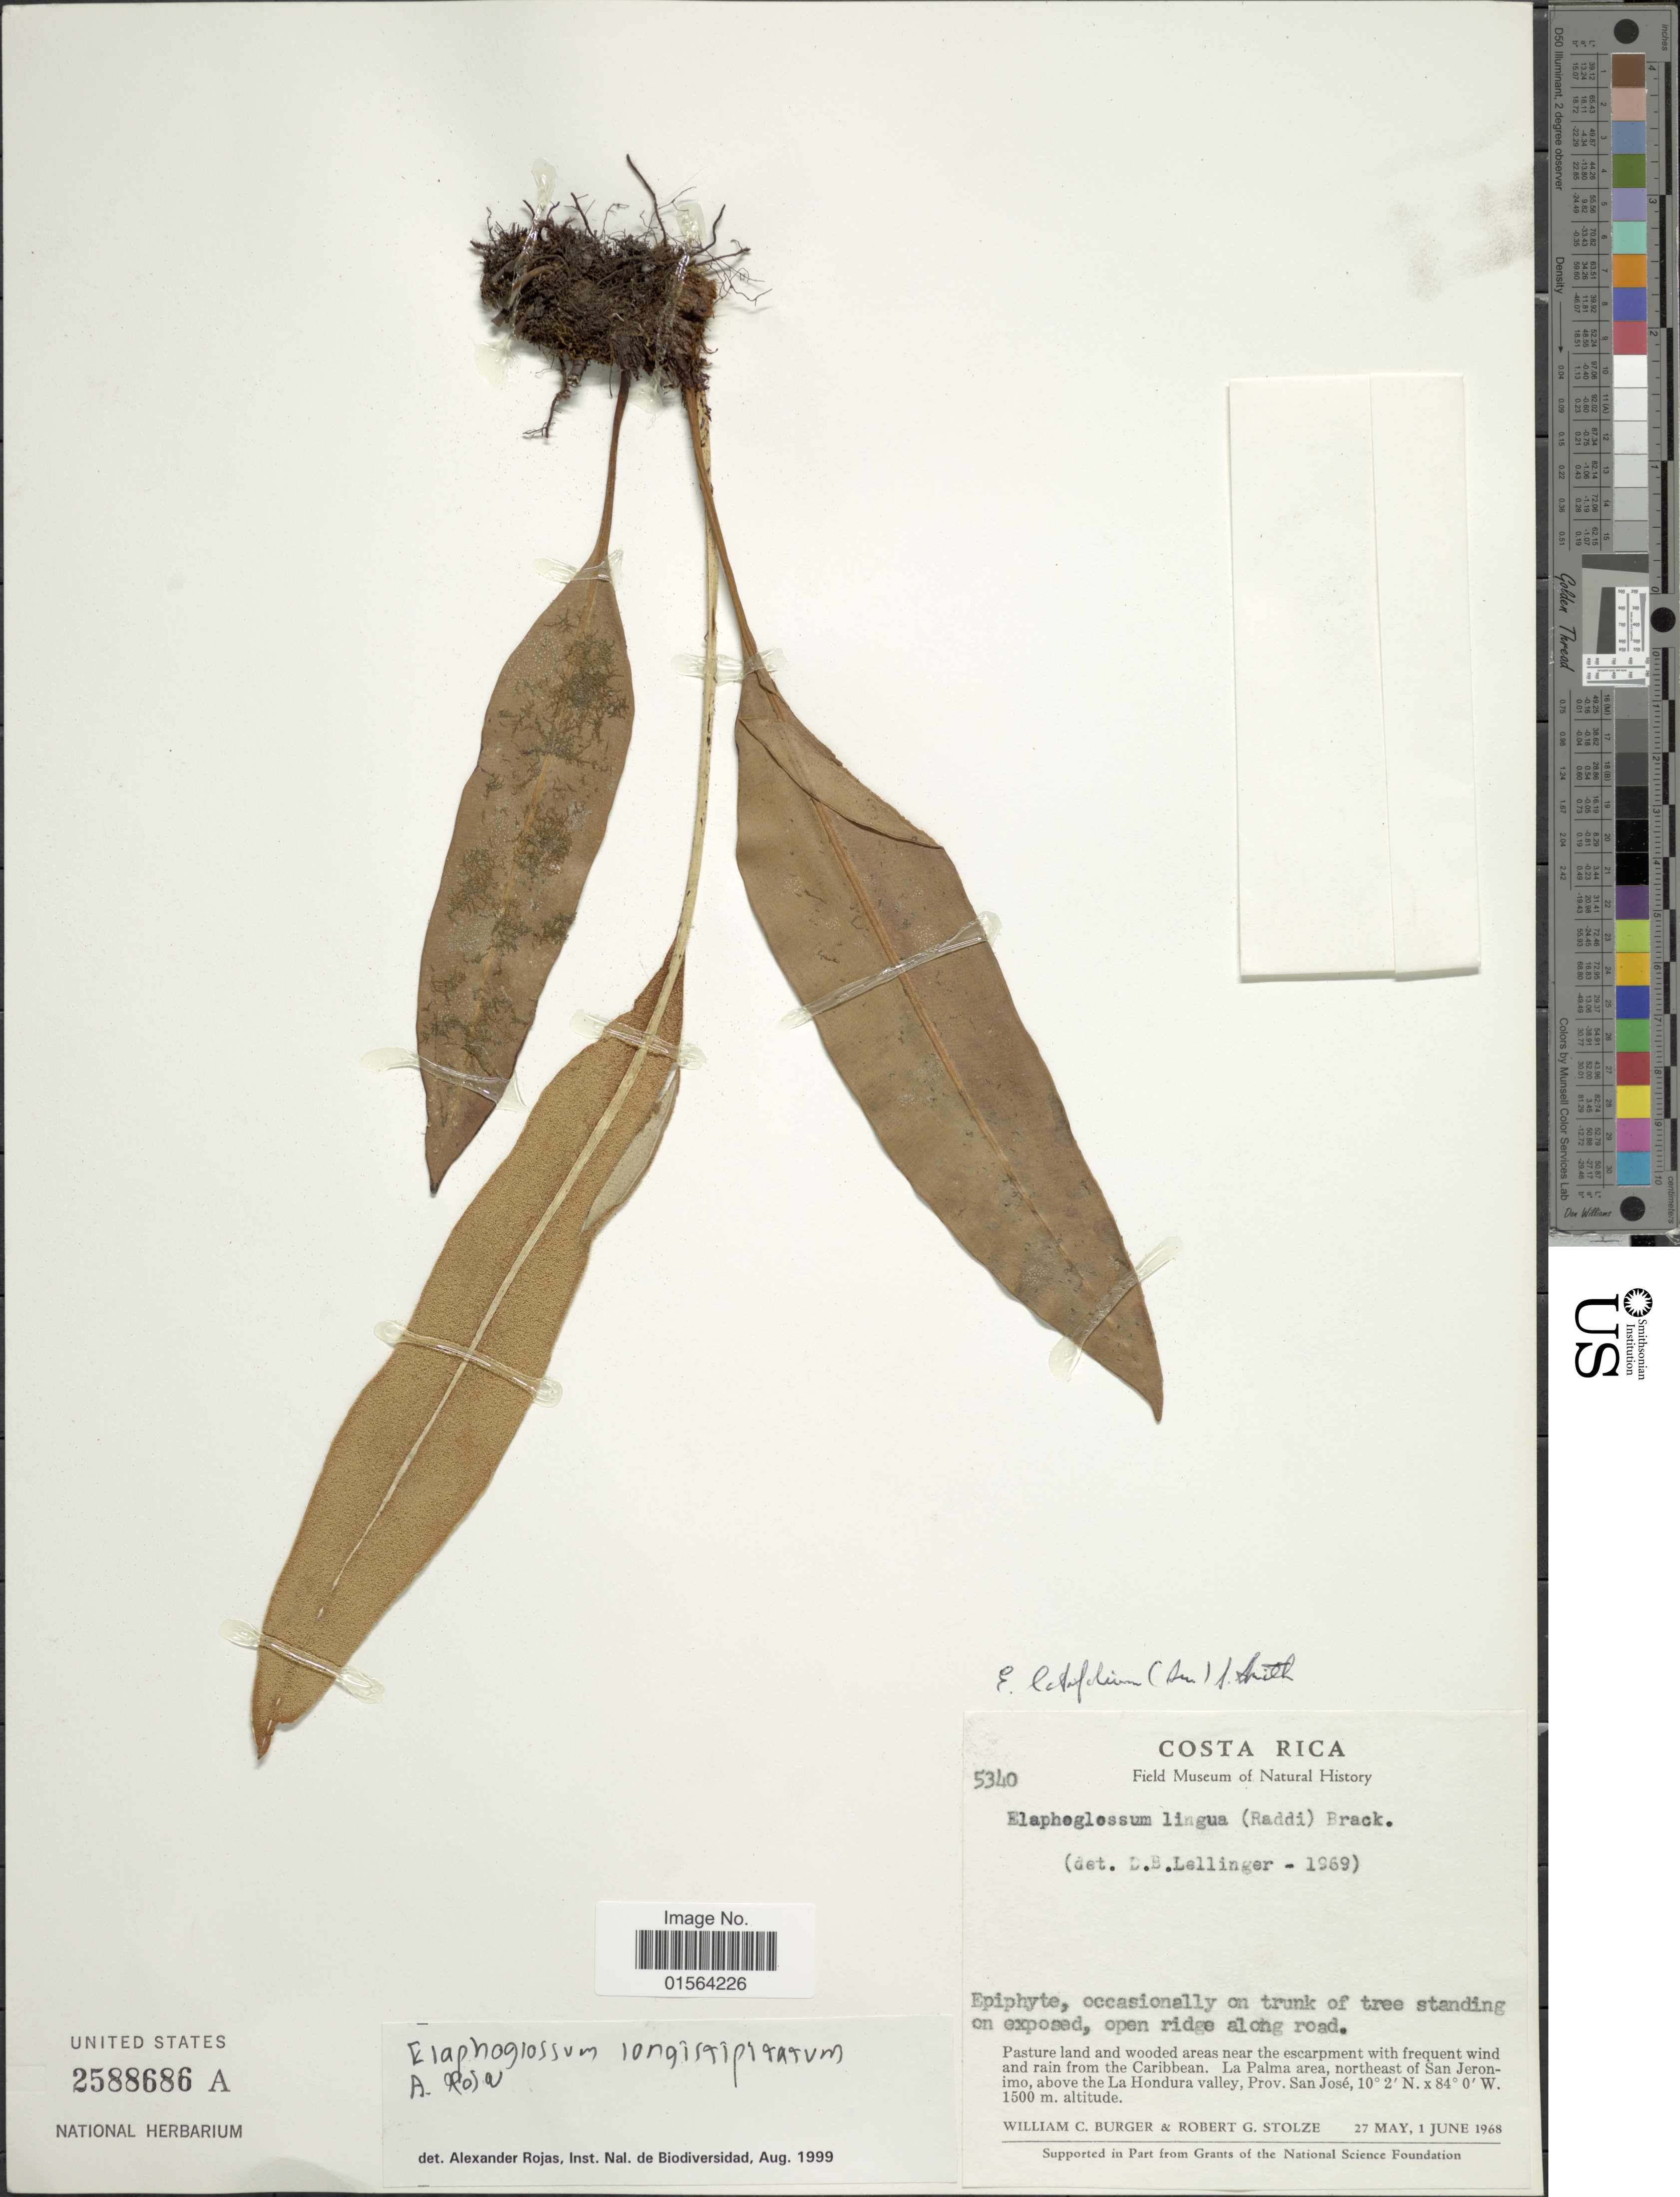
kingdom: Plantae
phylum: Tracheophyta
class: Polypodiopsida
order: Polypodiales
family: Dryopteridaceae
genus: Elaphoglossum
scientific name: Elaphoglossum latifolium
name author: (Sw.) J. Sm.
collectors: W. Burger & R. G. Stolze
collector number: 5340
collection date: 1968-05-27/1968-06-01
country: Costa Rica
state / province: San José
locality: La Palma area, northeast of San Jeronimo, above the La Hondura valley, Prov. San Jose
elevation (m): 1500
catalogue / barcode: US 2588686A